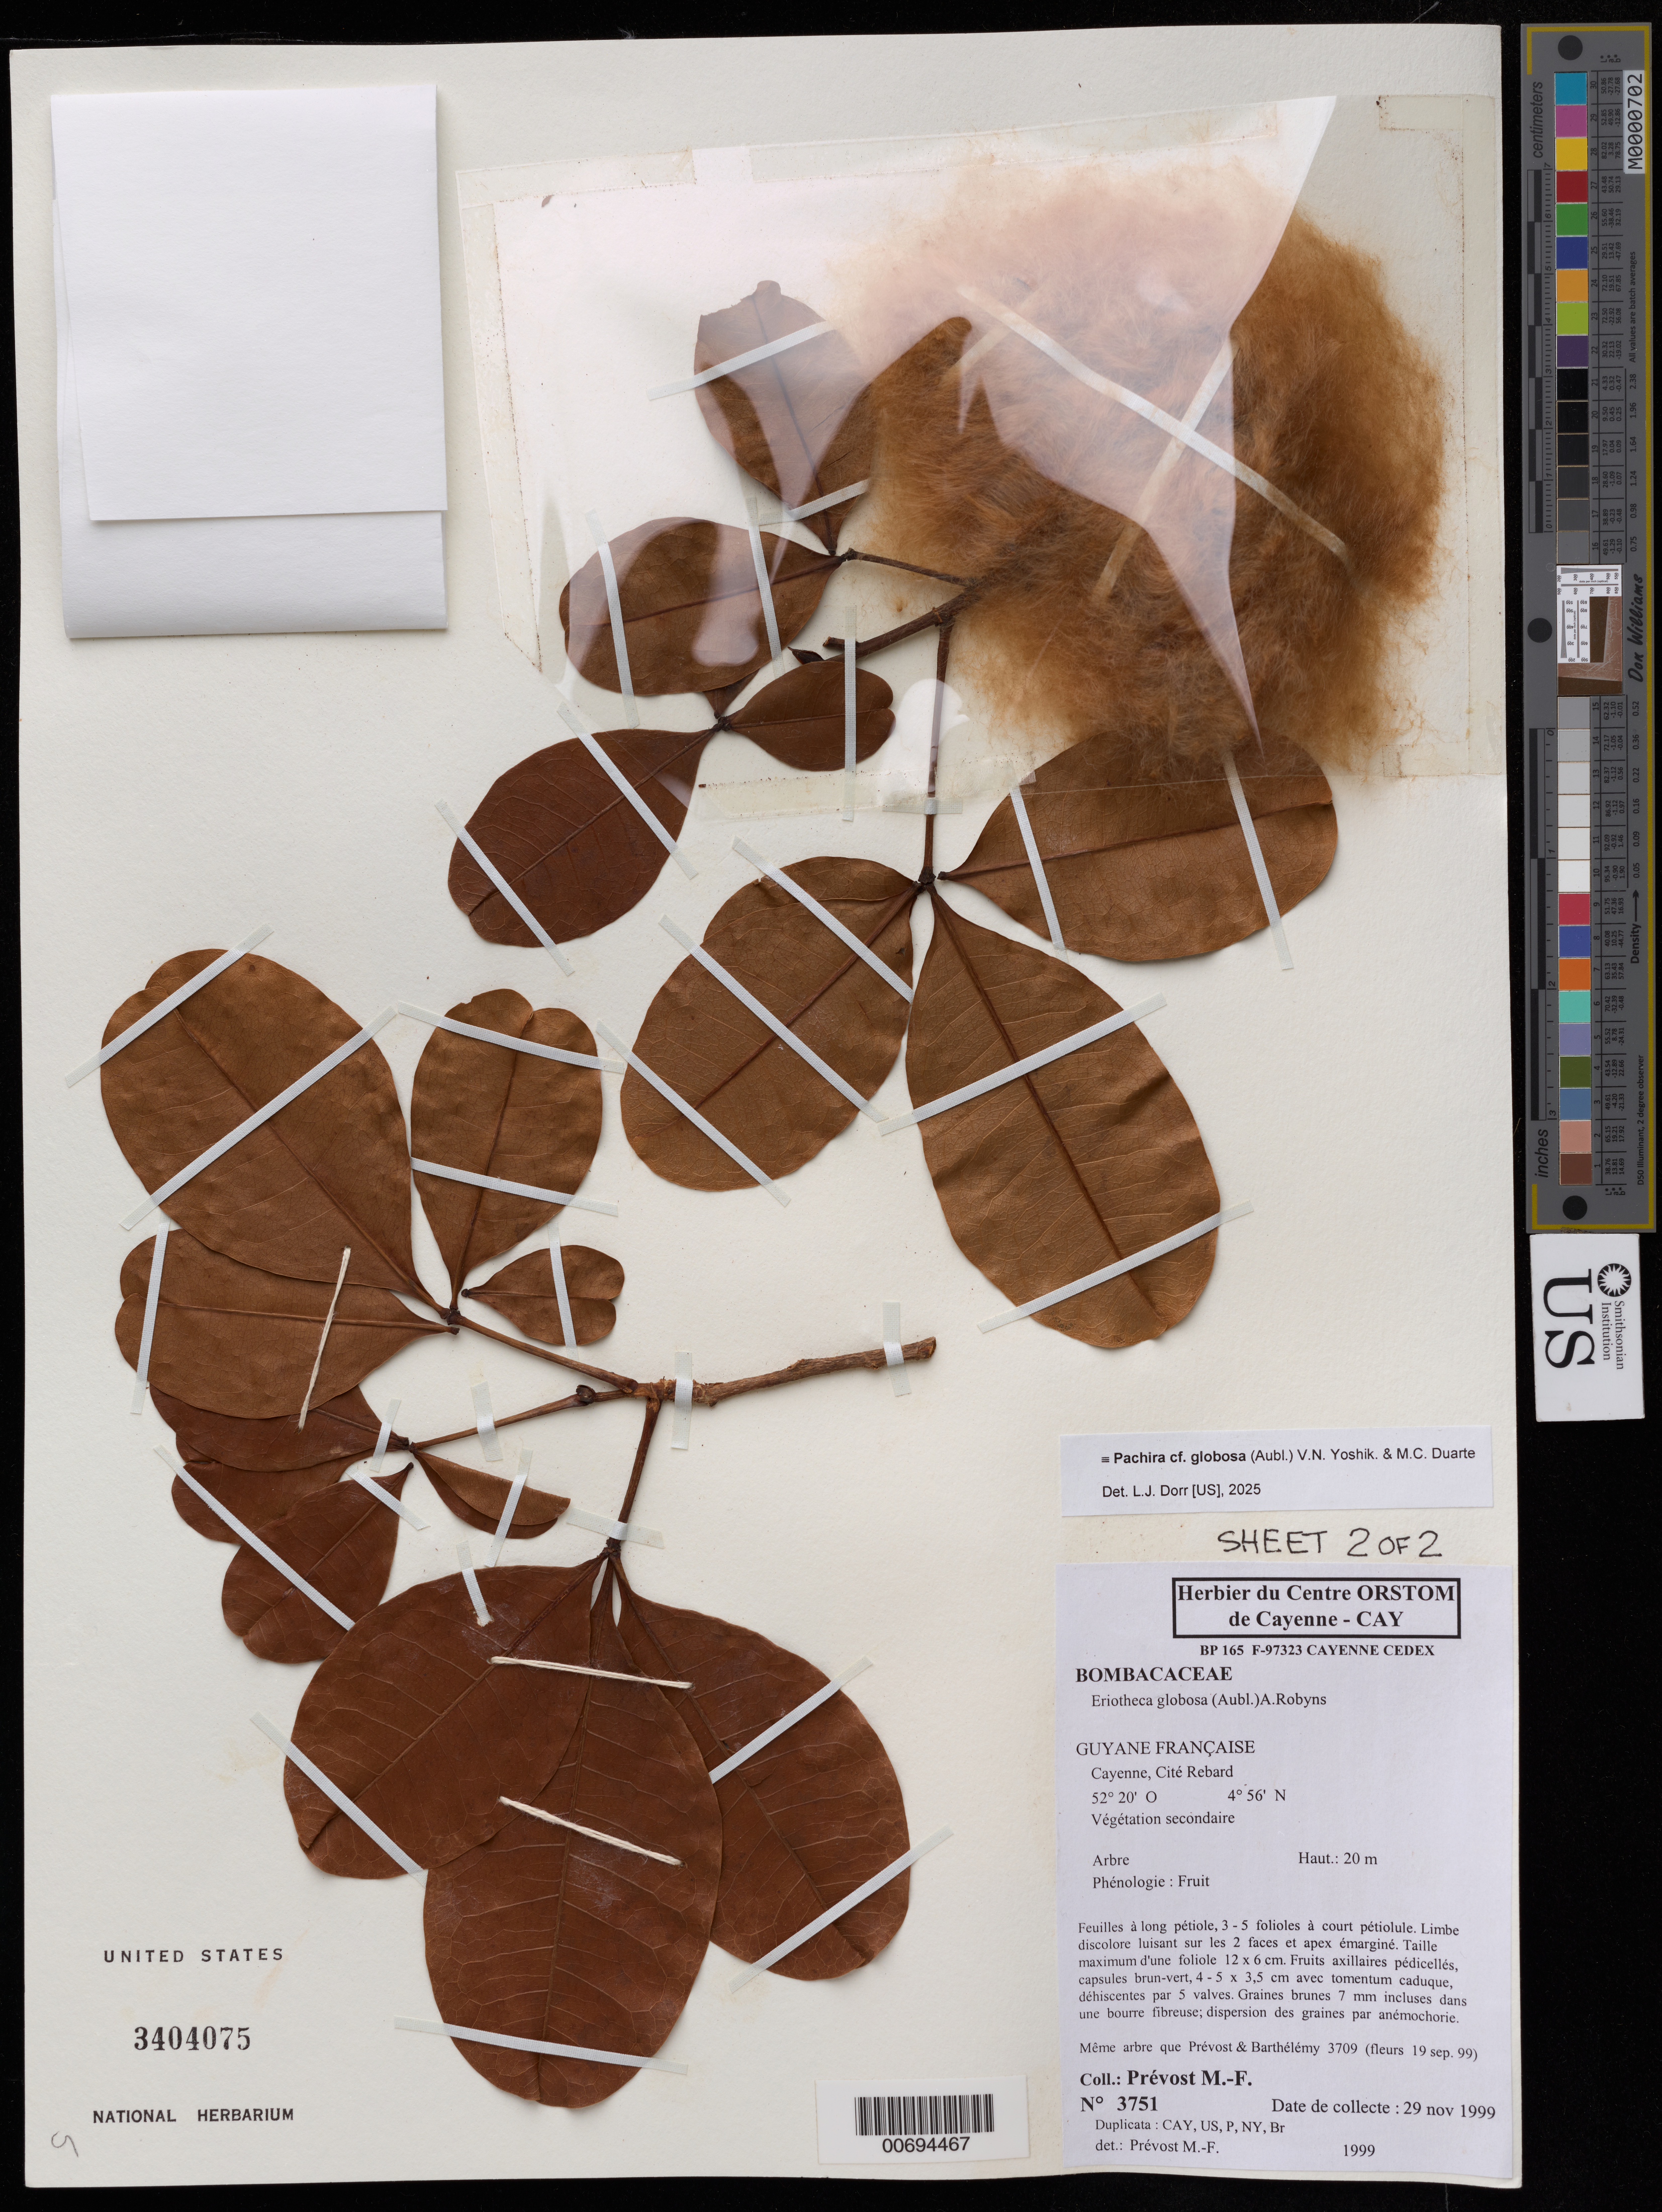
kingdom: Plantae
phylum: Tracheophyta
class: Magnoliopsida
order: Malvales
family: Malvaceae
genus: Pachira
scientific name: Pachira globosa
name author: (Aubl.) V.N. Yoshik. & M.C. Duarte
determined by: Dorr, Laurence J., Curator (BOT), Smithsonian Institution - National Museum of Natural History (UNITED STATES)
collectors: M.-F. Prévost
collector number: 3751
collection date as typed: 29-Nov-99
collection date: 1999-11-29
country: French Guiana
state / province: Cayenne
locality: Cayenne, Cité Rebard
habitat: Secondary vegetation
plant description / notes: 2 of 2 sheets Sheet 1: USNM 3404074; BC 00694466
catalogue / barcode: US 3404075